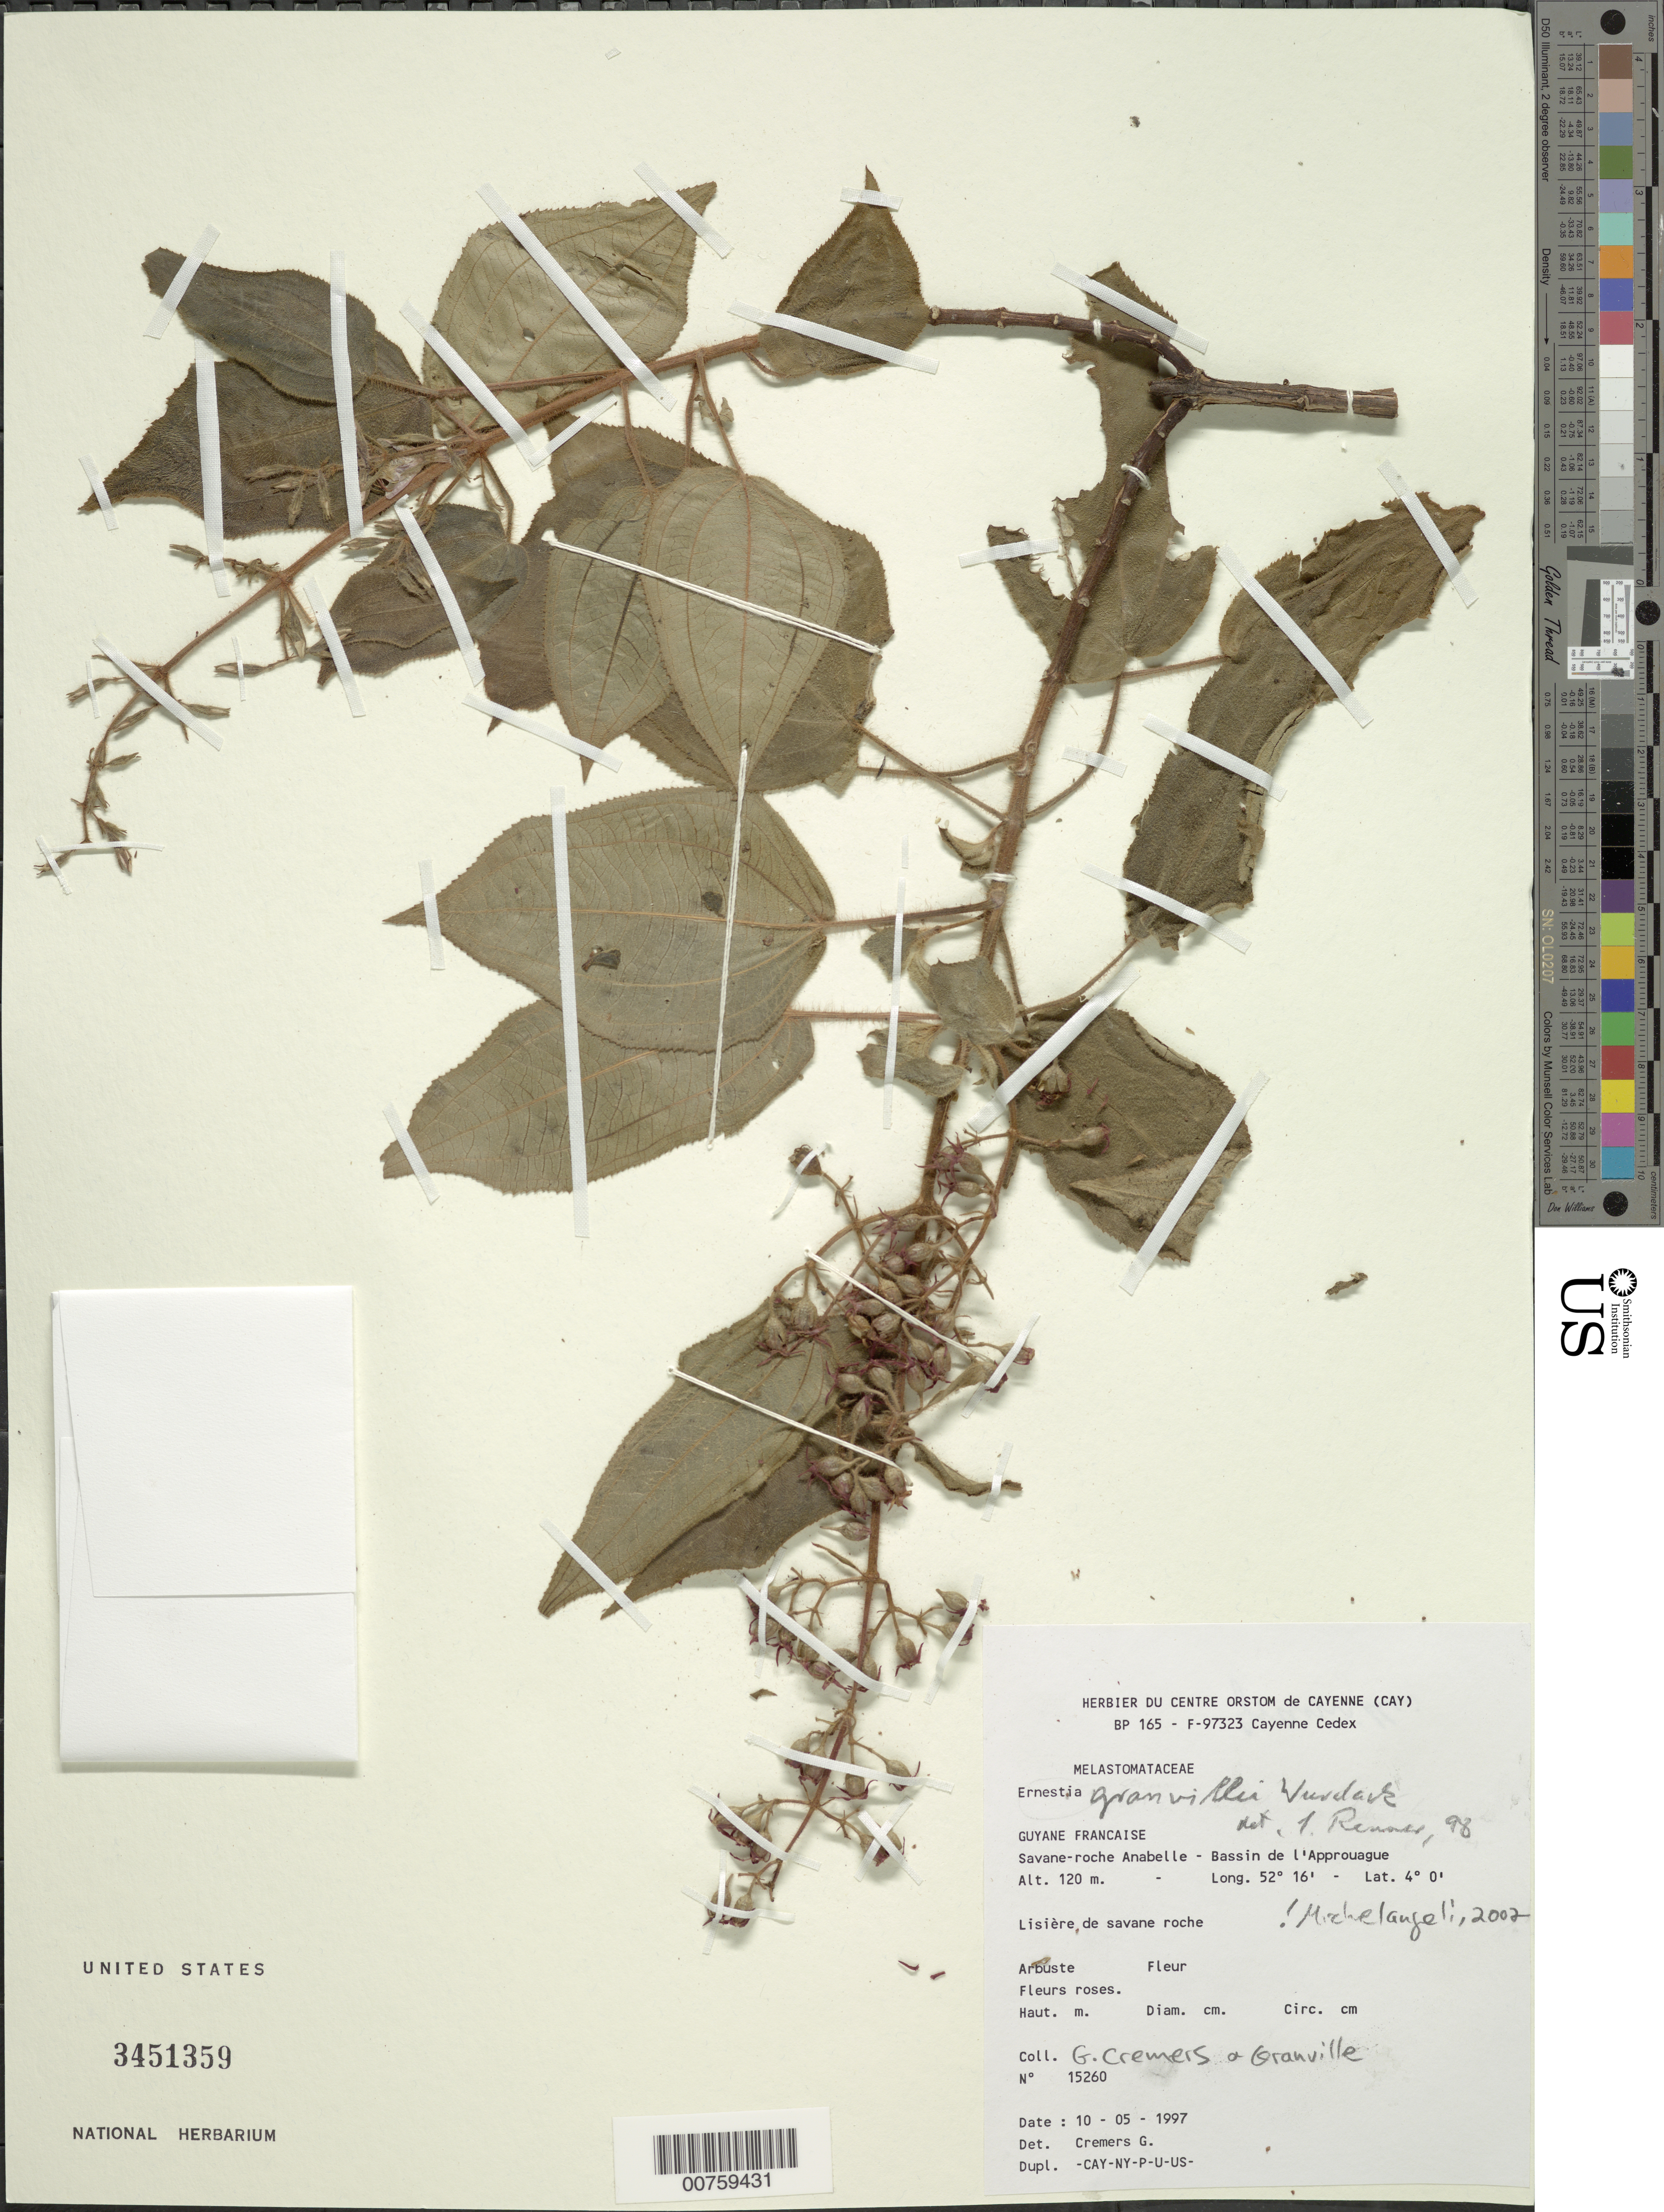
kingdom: Plantae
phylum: Tracheophyta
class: Magnoliopsida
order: Myrtales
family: Melastomataceae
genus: Ernestia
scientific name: Ernestia granvillei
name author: Wurdack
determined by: Michelangeli, F. A.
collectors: G. Cremers & J.-J. de Granville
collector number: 15260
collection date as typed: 10-May-97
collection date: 1997-05-10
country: French Guiana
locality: Savane Roche de Virginie, Bassin de l'Approuague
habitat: Lisière de savane roche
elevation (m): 120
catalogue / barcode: US 3451359